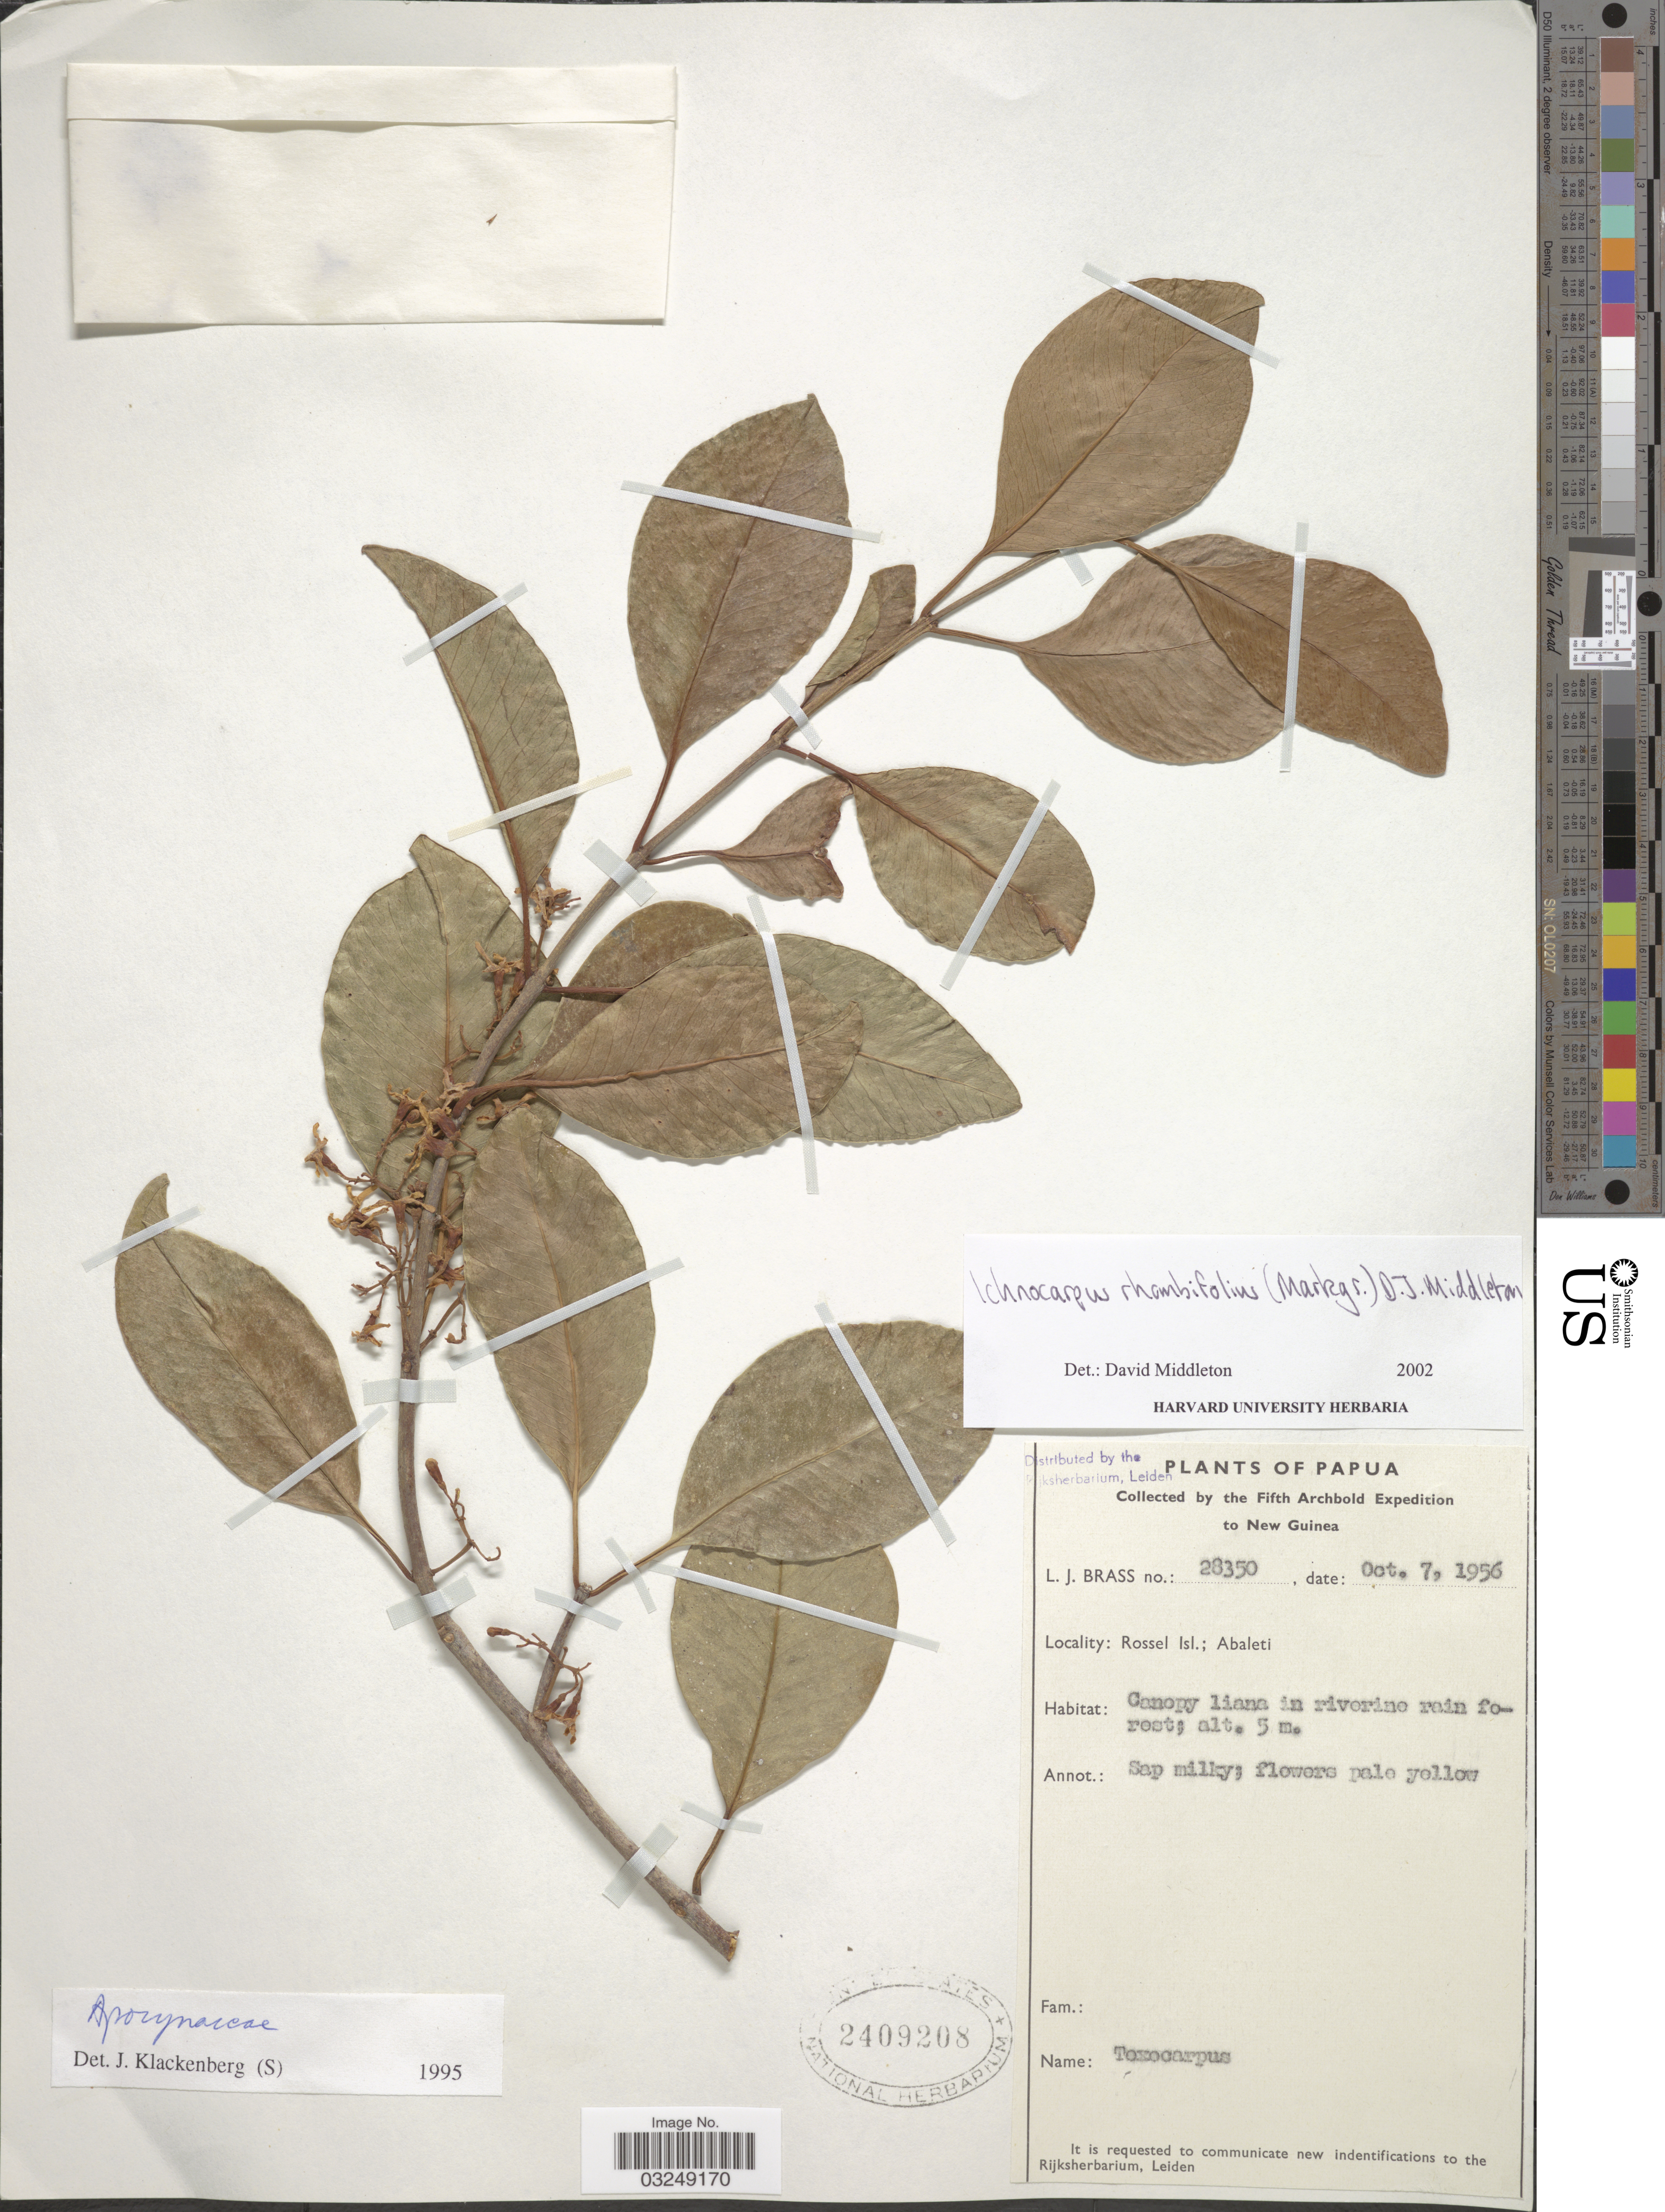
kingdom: Plantae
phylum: Tracheophyta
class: Magnoliopsida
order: Gentianales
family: Apocynaceae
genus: Ichnocarpus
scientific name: Ichnocarpus rhombifolius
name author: (Markgr.) D.J. Middleton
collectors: L. J. Brass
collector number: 28350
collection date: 1956-10-07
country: Papua New Guinea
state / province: Milne Bay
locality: Papua to New Guinea. Rossel Isl.; Abaleti.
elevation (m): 5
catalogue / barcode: US 2409208